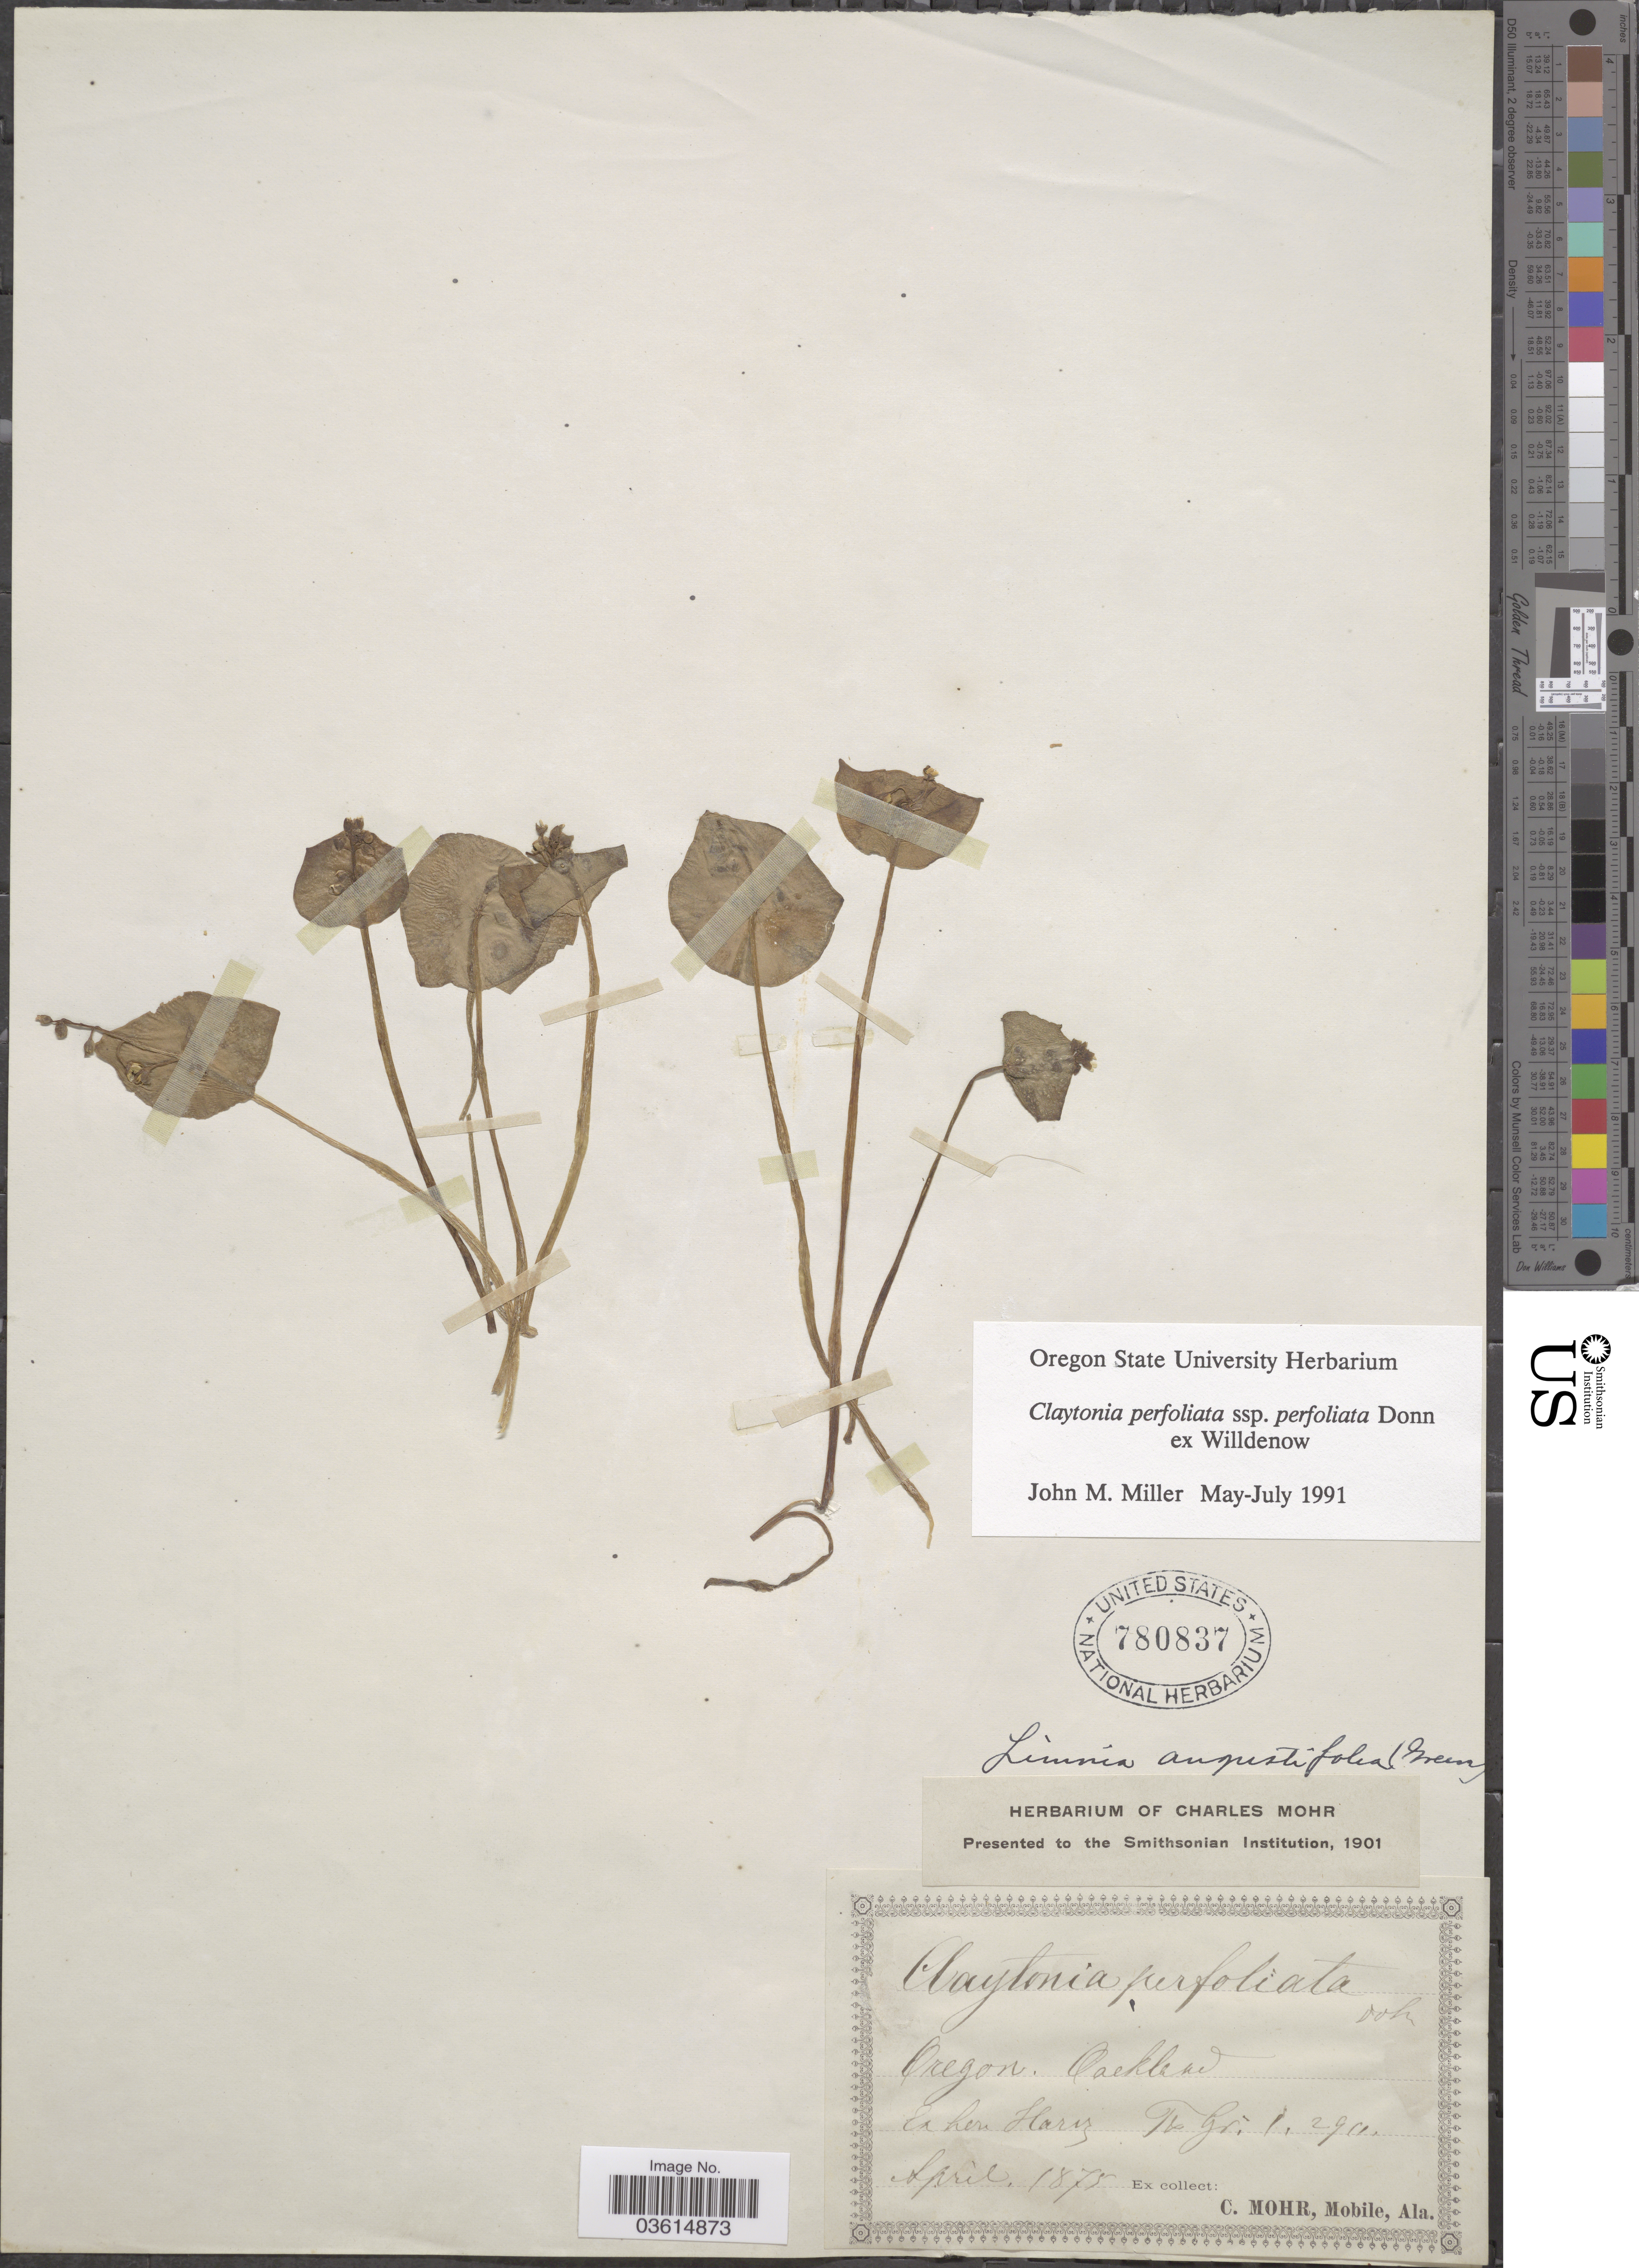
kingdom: Plantae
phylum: Tracheophyta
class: Magnoliopsida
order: Caryophyllales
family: Montiaceae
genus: Claytonia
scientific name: Claytonia perfoliata subsp. perfoliata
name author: Donn ex Willd.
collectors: Mohr, C. T. (herbarium)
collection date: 1875-04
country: United States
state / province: Oregon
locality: Oakland.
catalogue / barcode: US 780837